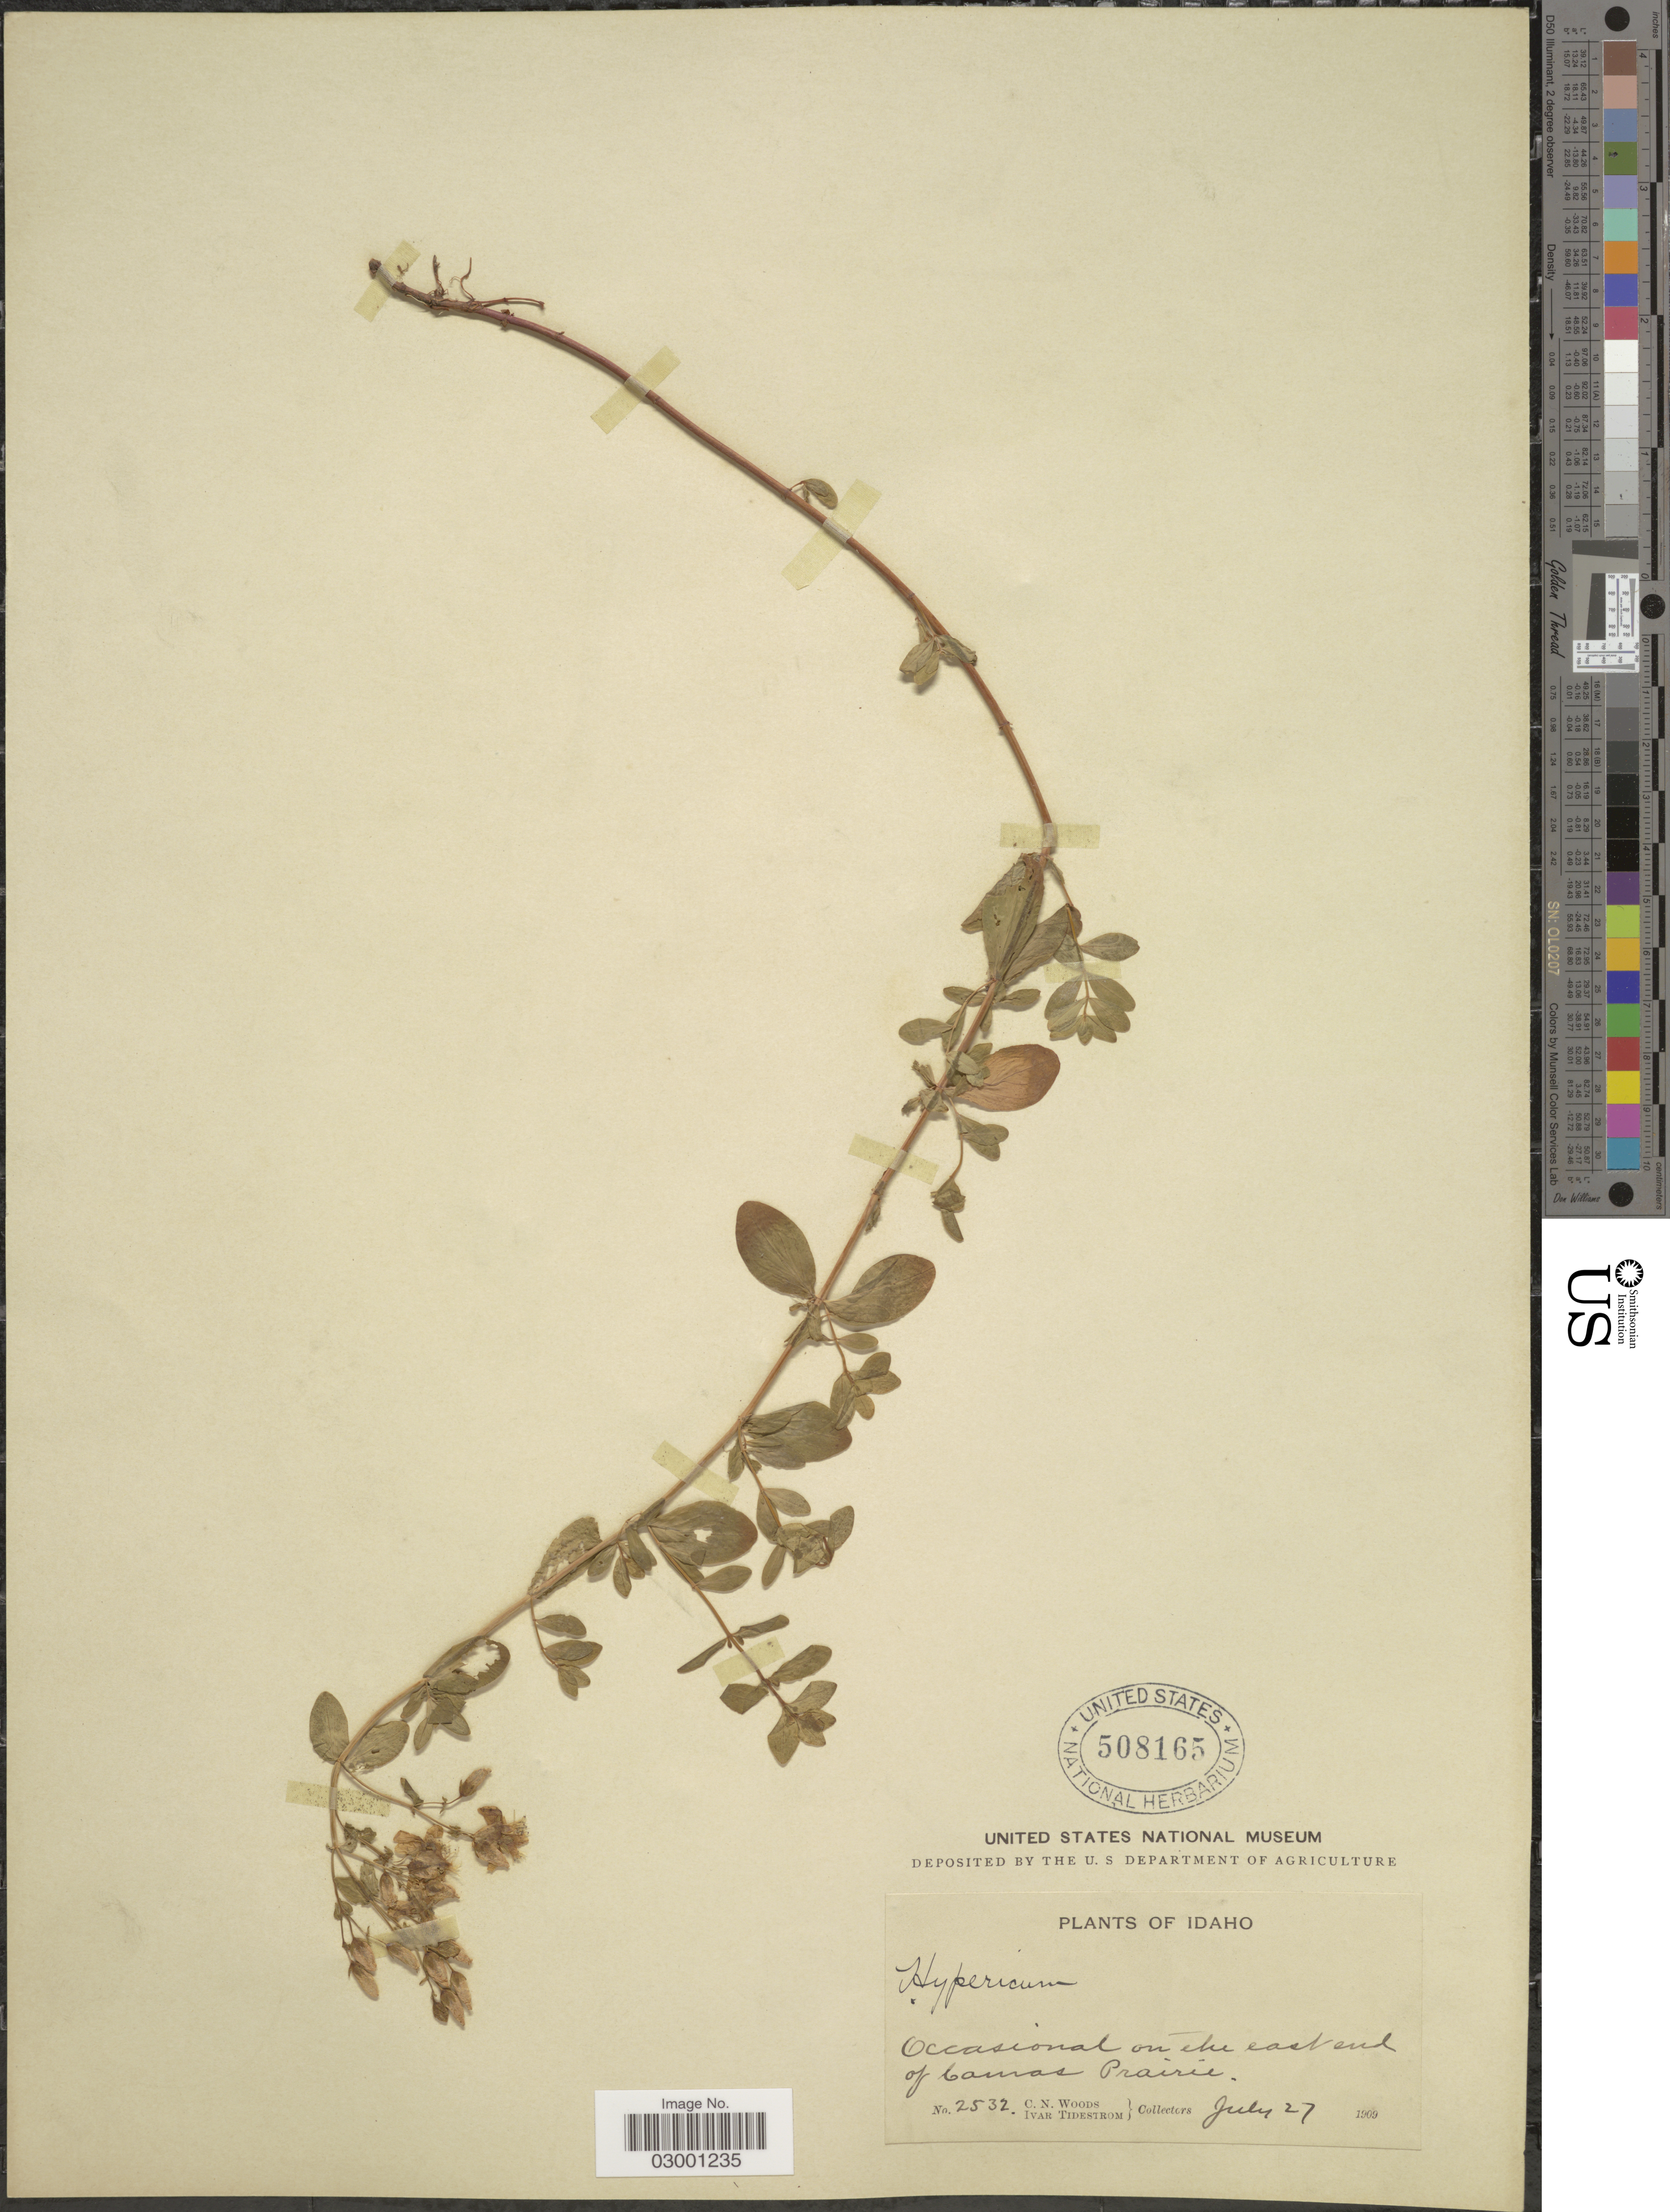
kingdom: Plantae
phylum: Tracheophyta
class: Magnoliopsida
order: Malpighiales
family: Hypericaceae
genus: Hypericum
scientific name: Hypericum formosum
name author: Kunth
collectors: C. Woods & I. F. Tidestrom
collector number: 2532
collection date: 1909-07-27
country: United States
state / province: Idaho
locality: Occasional on the east end of Camas Prairie.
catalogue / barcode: US 508165